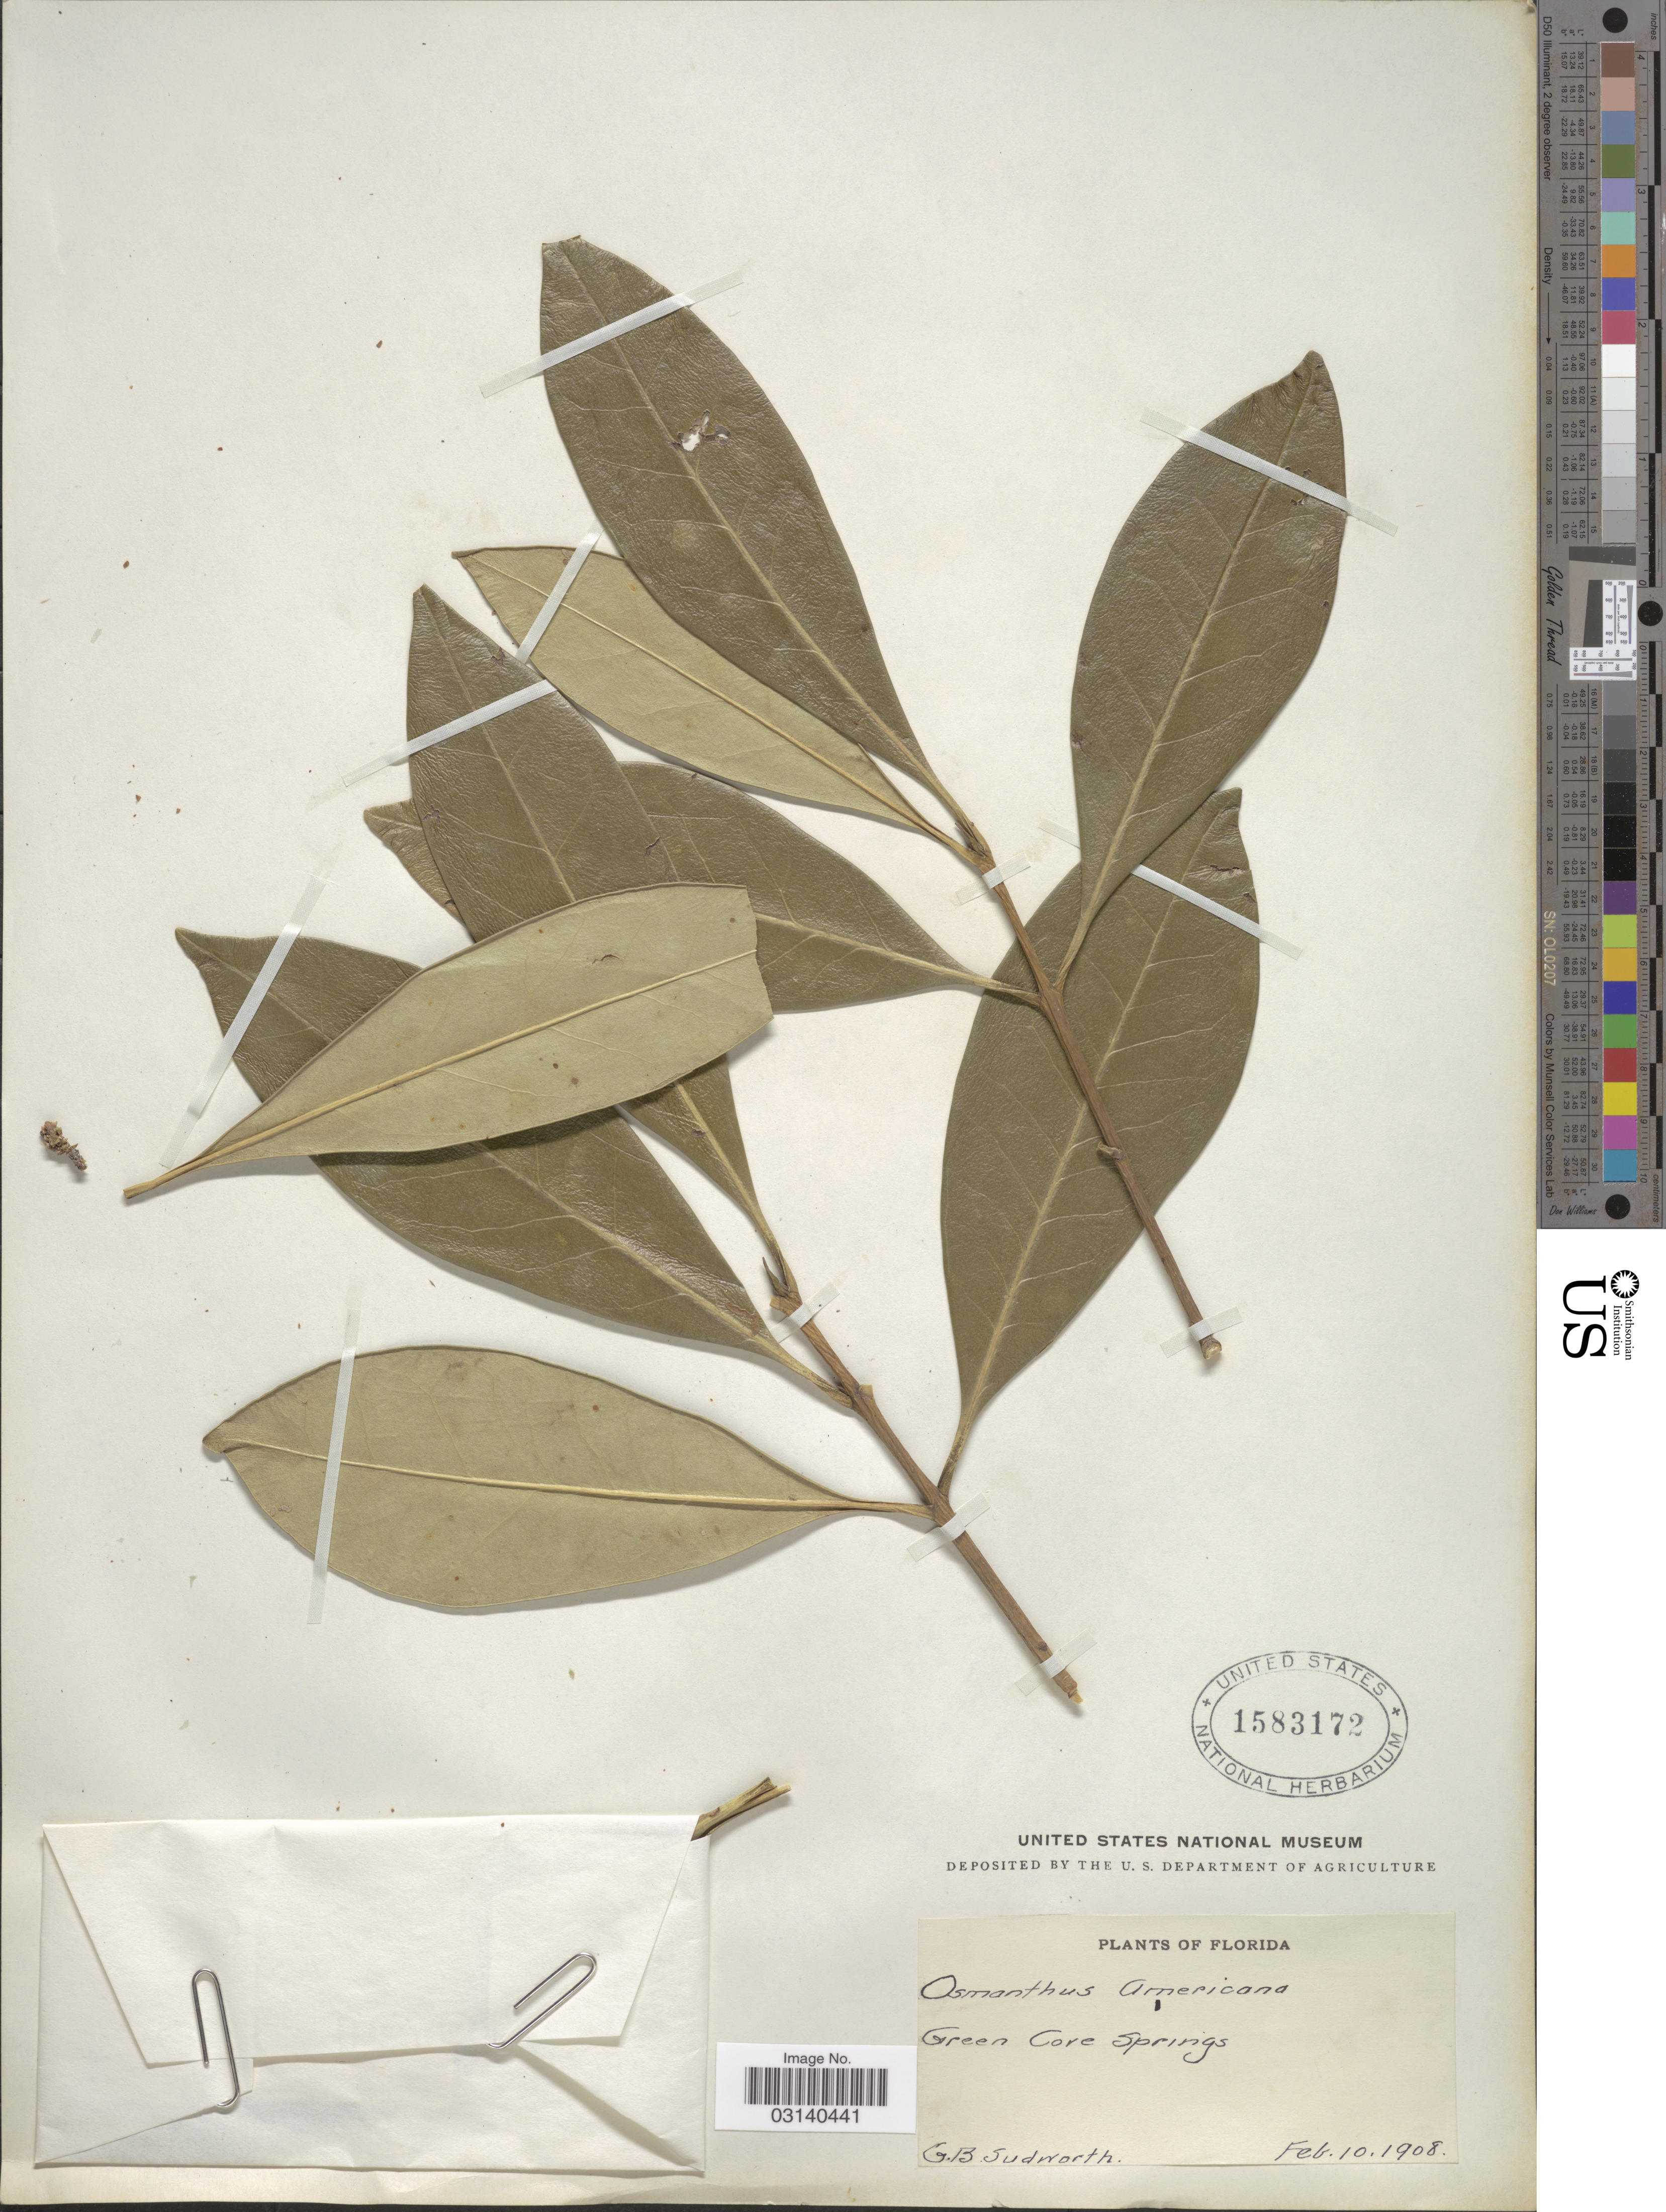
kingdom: Plantae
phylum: Tracheophyta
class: Magnoliopsida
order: Lamiales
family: Oleaceae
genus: Osmanthus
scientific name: Osmanthus americanus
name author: (L.) A. Gray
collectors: G. B. Sudworth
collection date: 1908-02-10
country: United States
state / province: Florida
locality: Green Grove Springs.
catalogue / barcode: US 1583172